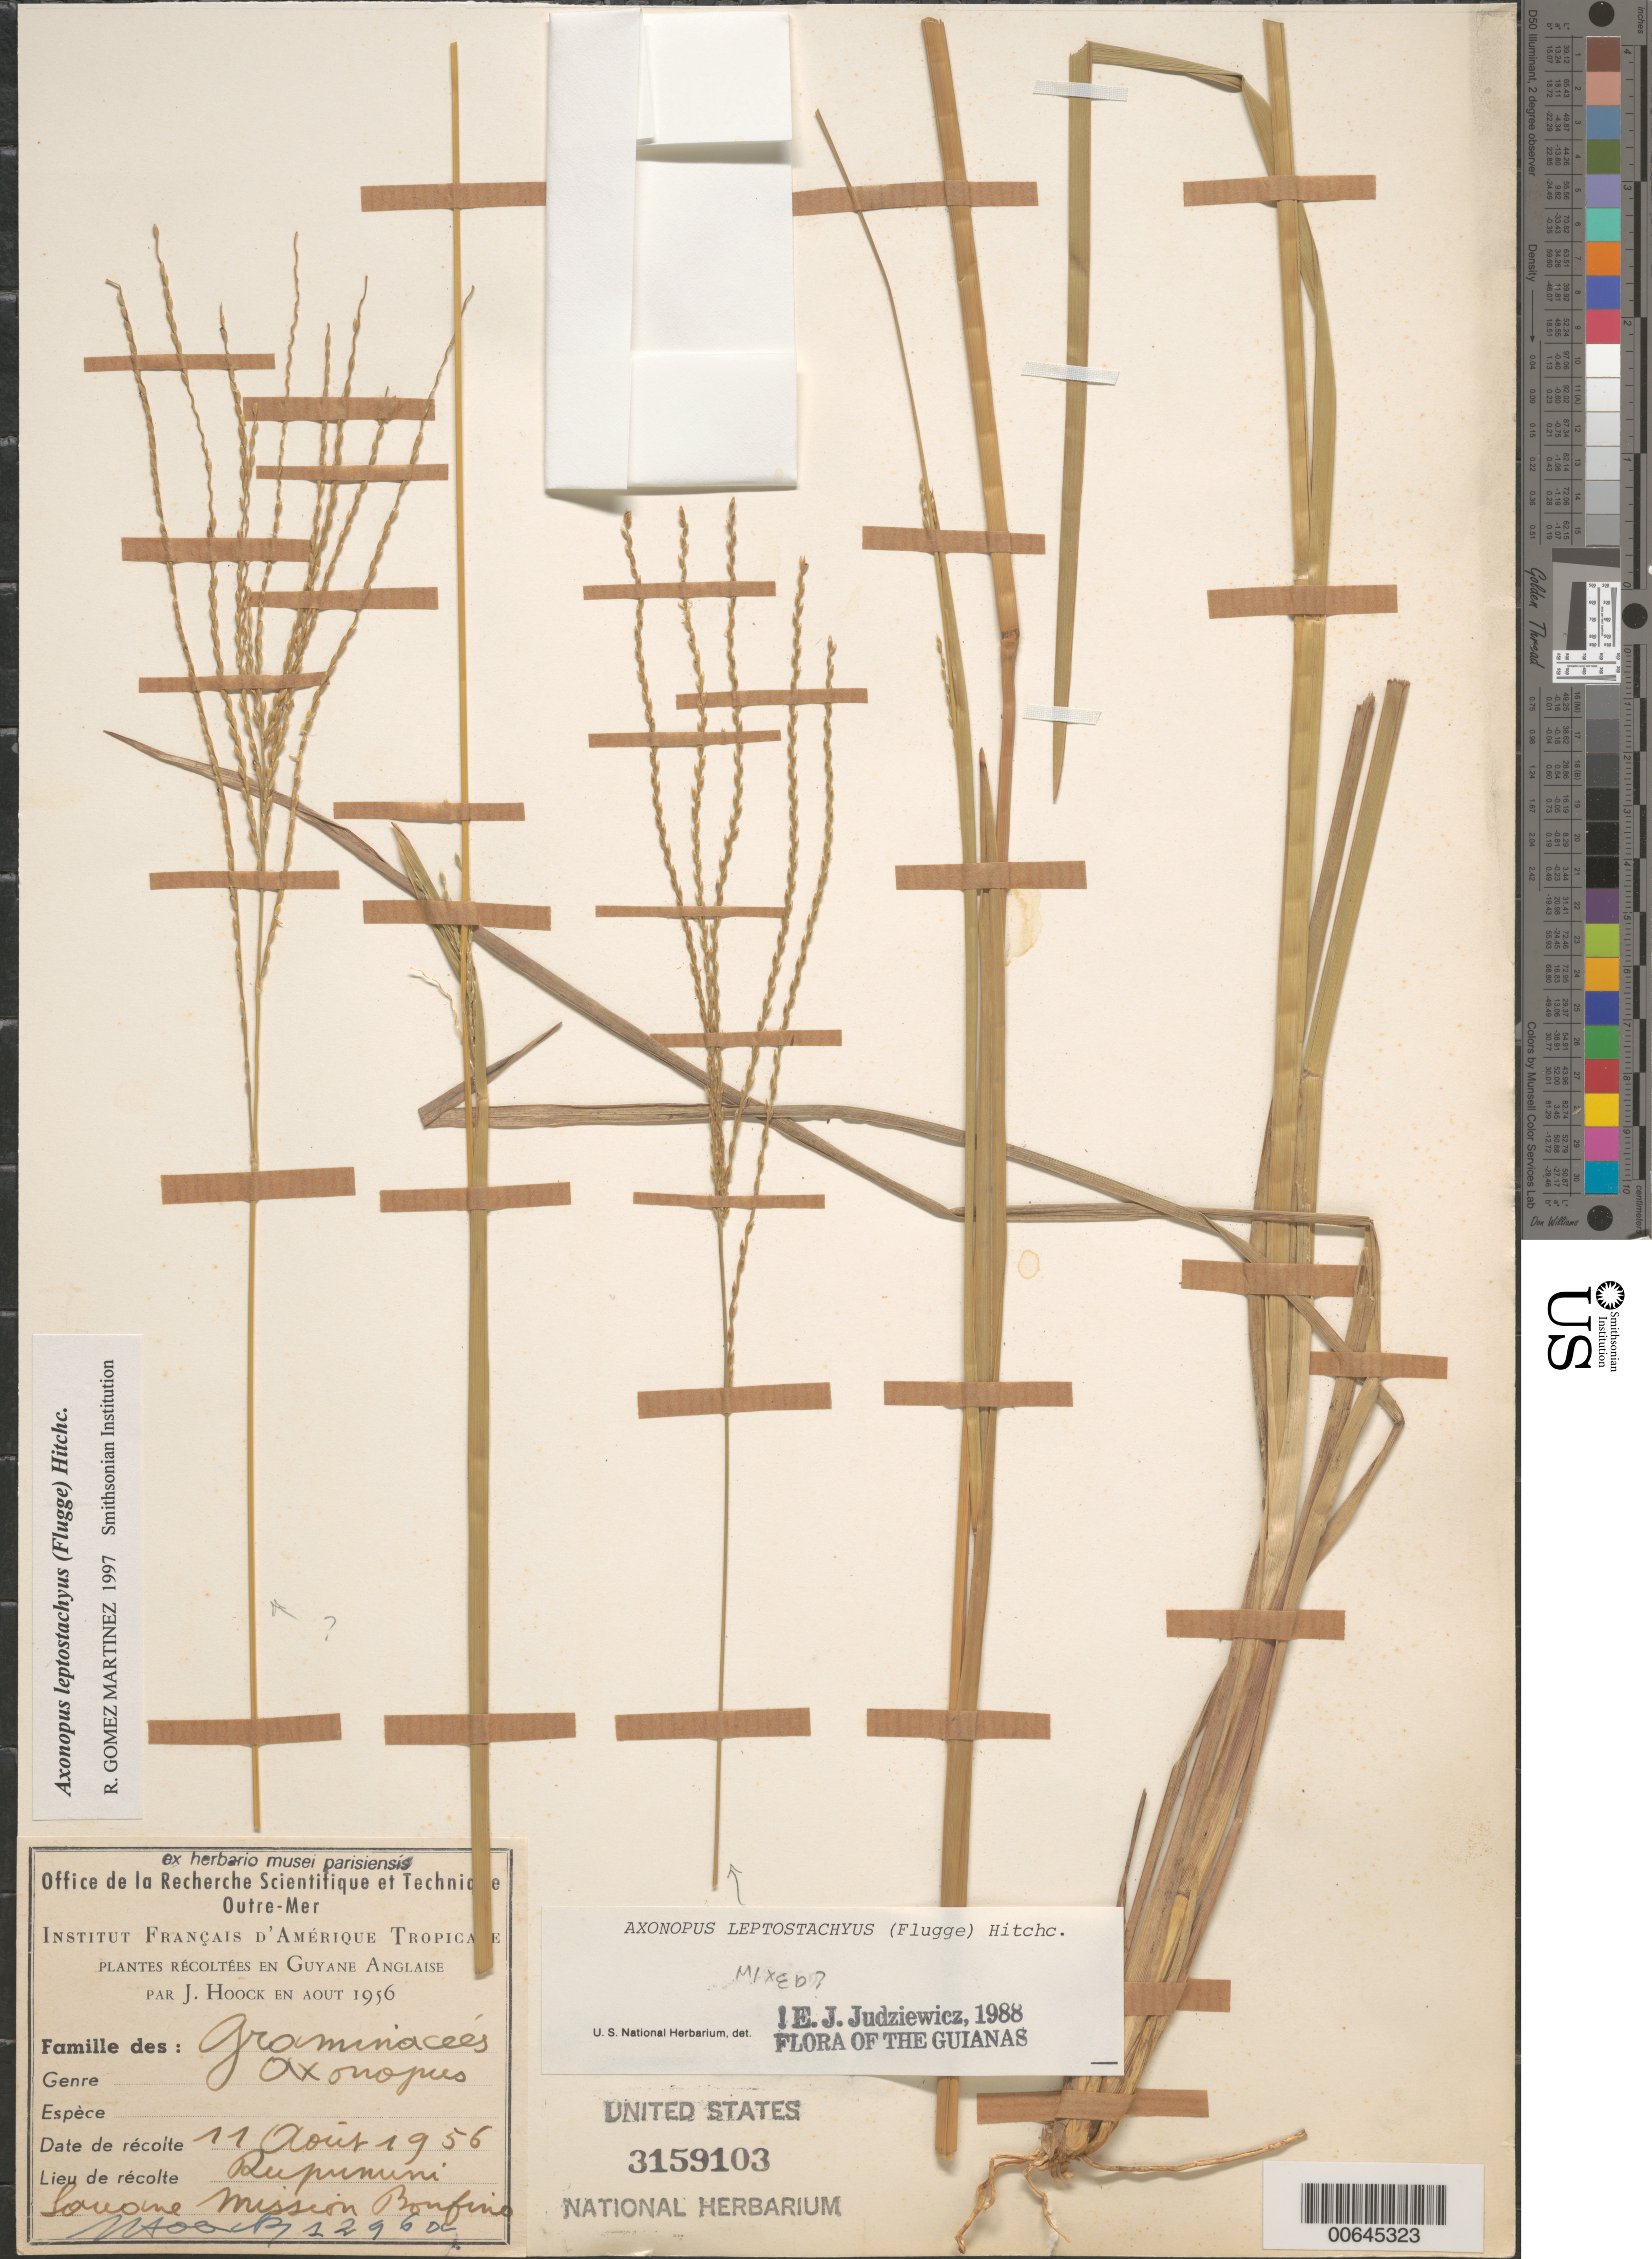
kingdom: Plantae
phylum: Tracheophyta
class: Liliopsida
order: Poales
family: Poaceae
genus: Axonopus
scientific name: Axonopus leptostachyus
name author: (Flüggé) Hitchc.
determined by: Judziewicz, E. J.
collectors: J. Hoock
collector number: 1296 a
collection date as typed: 11-Aug-56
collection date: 1956-08-11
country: Guyana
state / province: U. Takutu-U. Essequibo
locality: Rupununi, Savane Mission Bonfino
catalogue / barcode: US 3159103